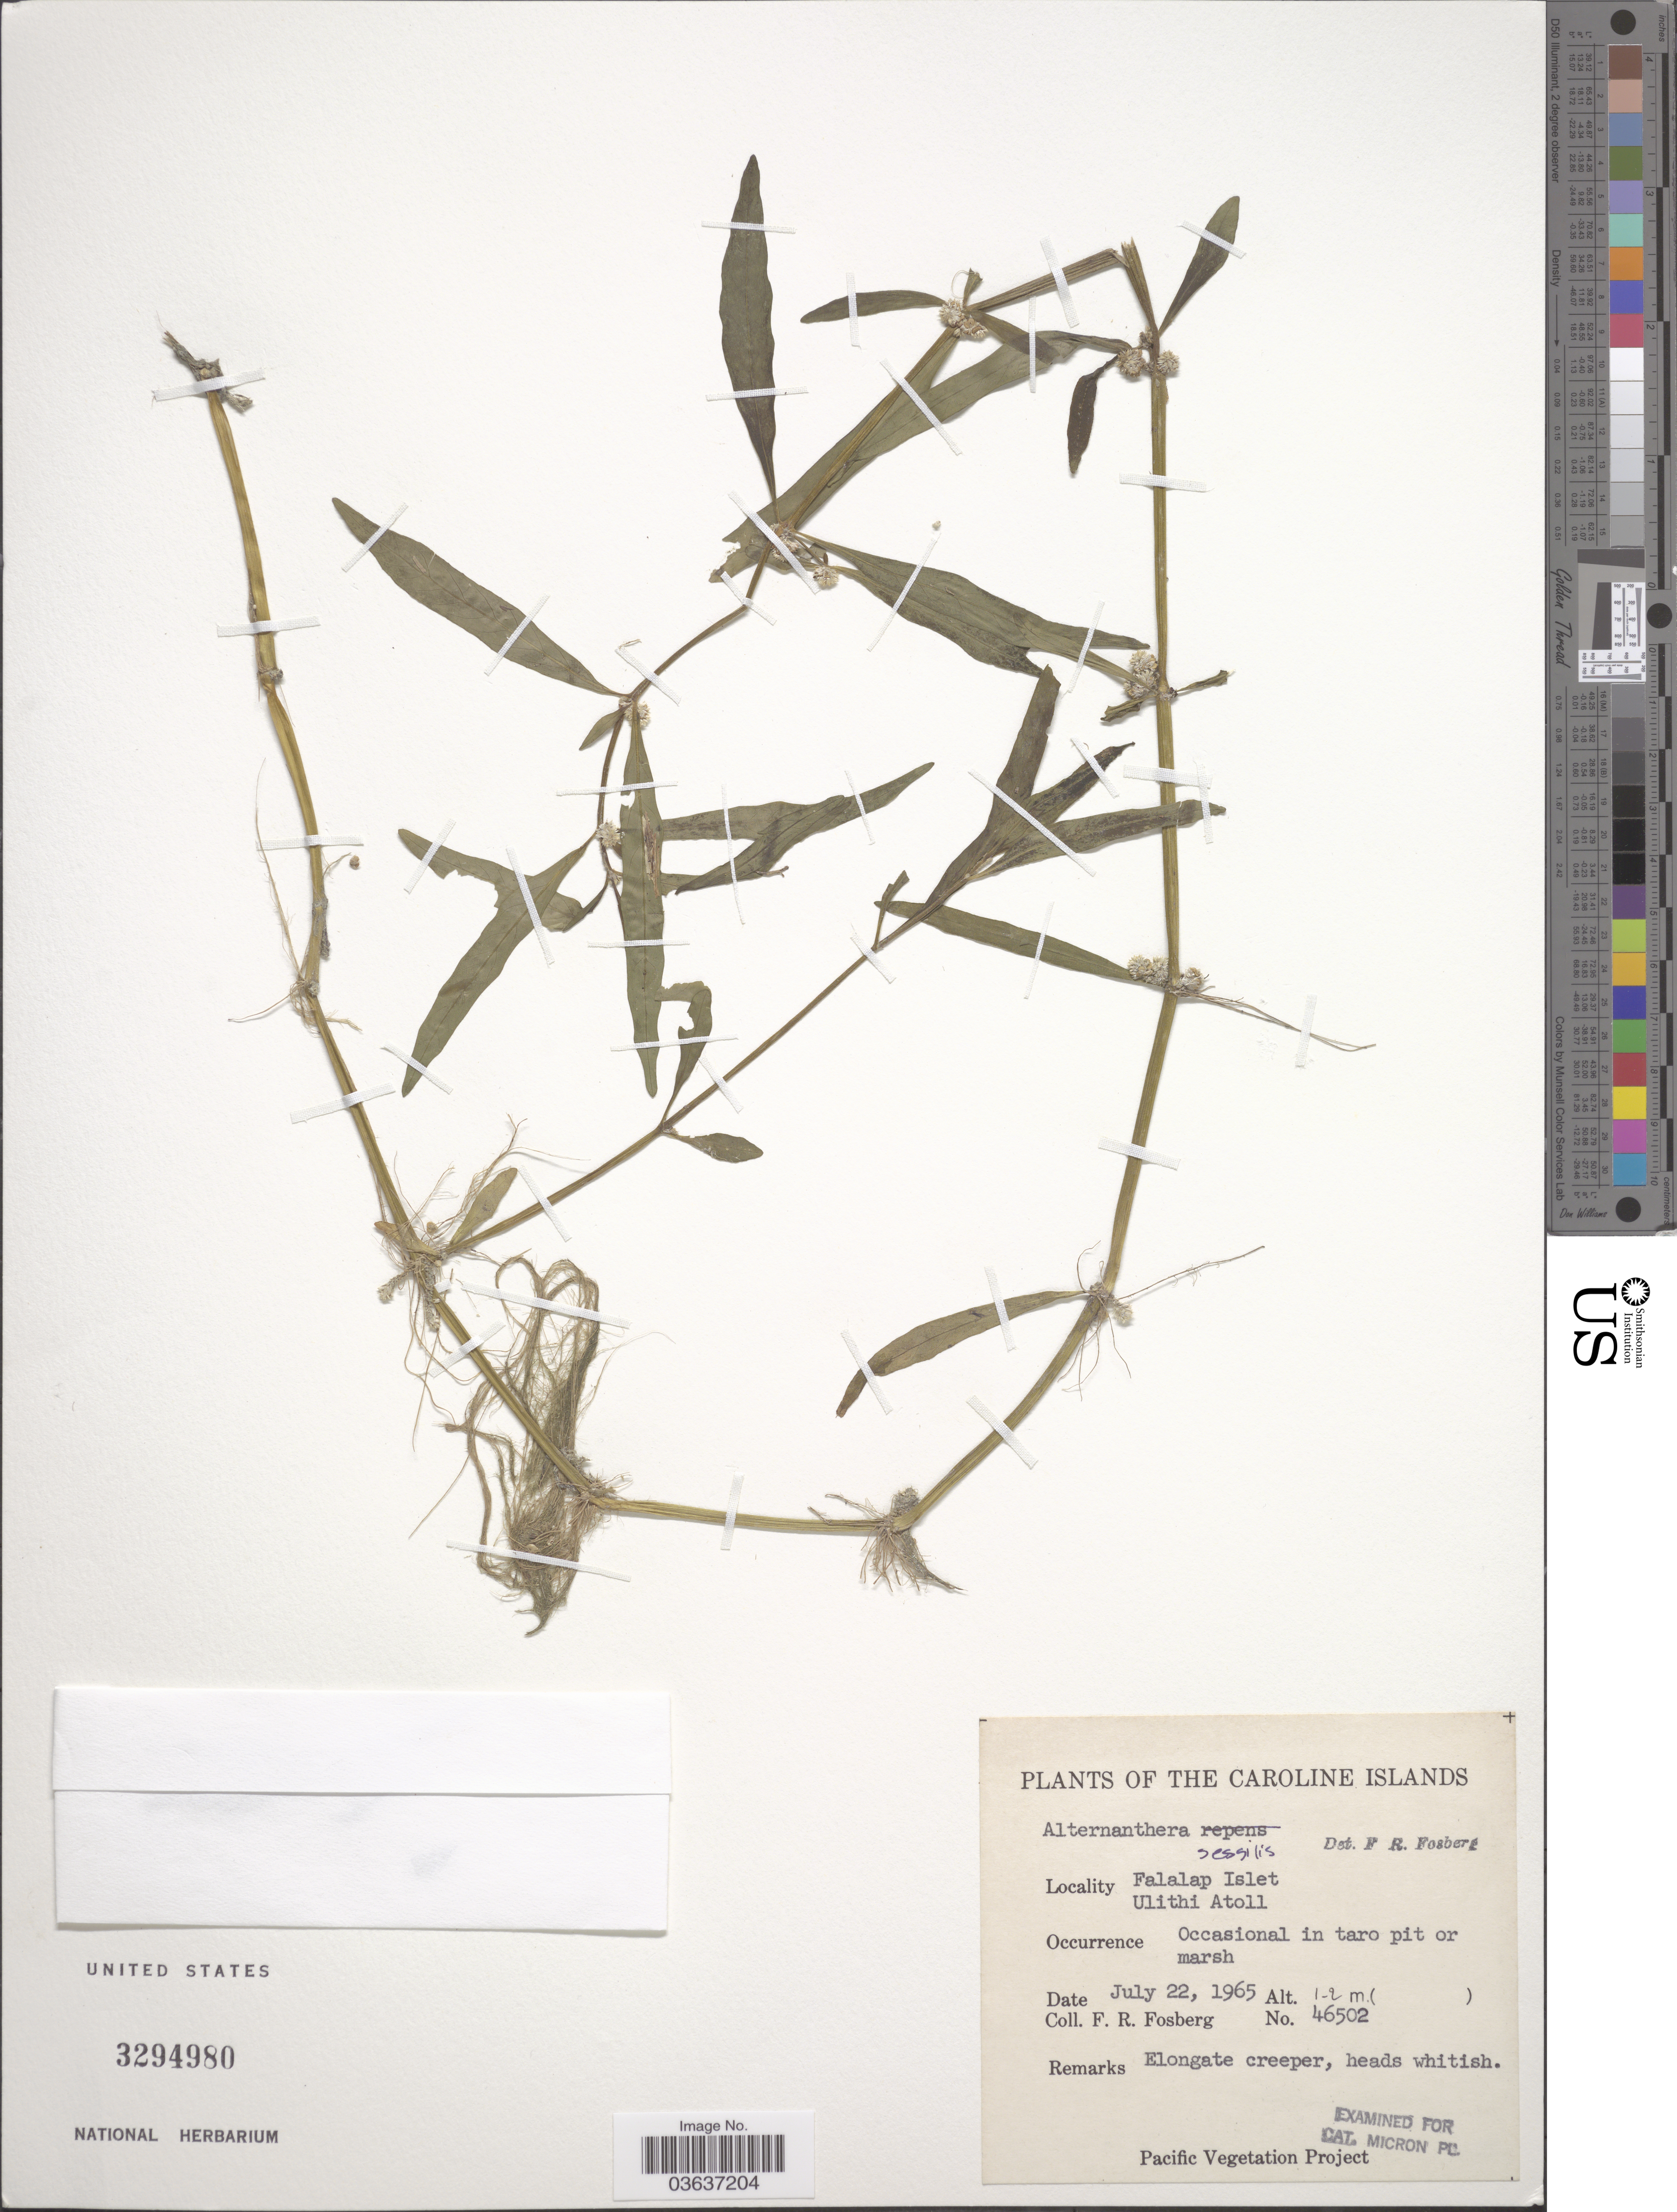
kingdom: Plantae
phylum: Tracheophyta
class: Magnoliopsida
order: Caryophyllales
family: Amaranthaceae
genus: Alternanthera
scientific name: Alternanthera sessilis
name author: (L.) DC.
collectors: F. R. Fosberg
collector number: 46502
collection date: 1965-07-22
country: Micronesia, Federated States of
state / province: Yap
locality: The Caroline Islands. Falalap Islet. Ulithi Atoll.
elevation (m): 1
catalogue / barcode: US 3294980